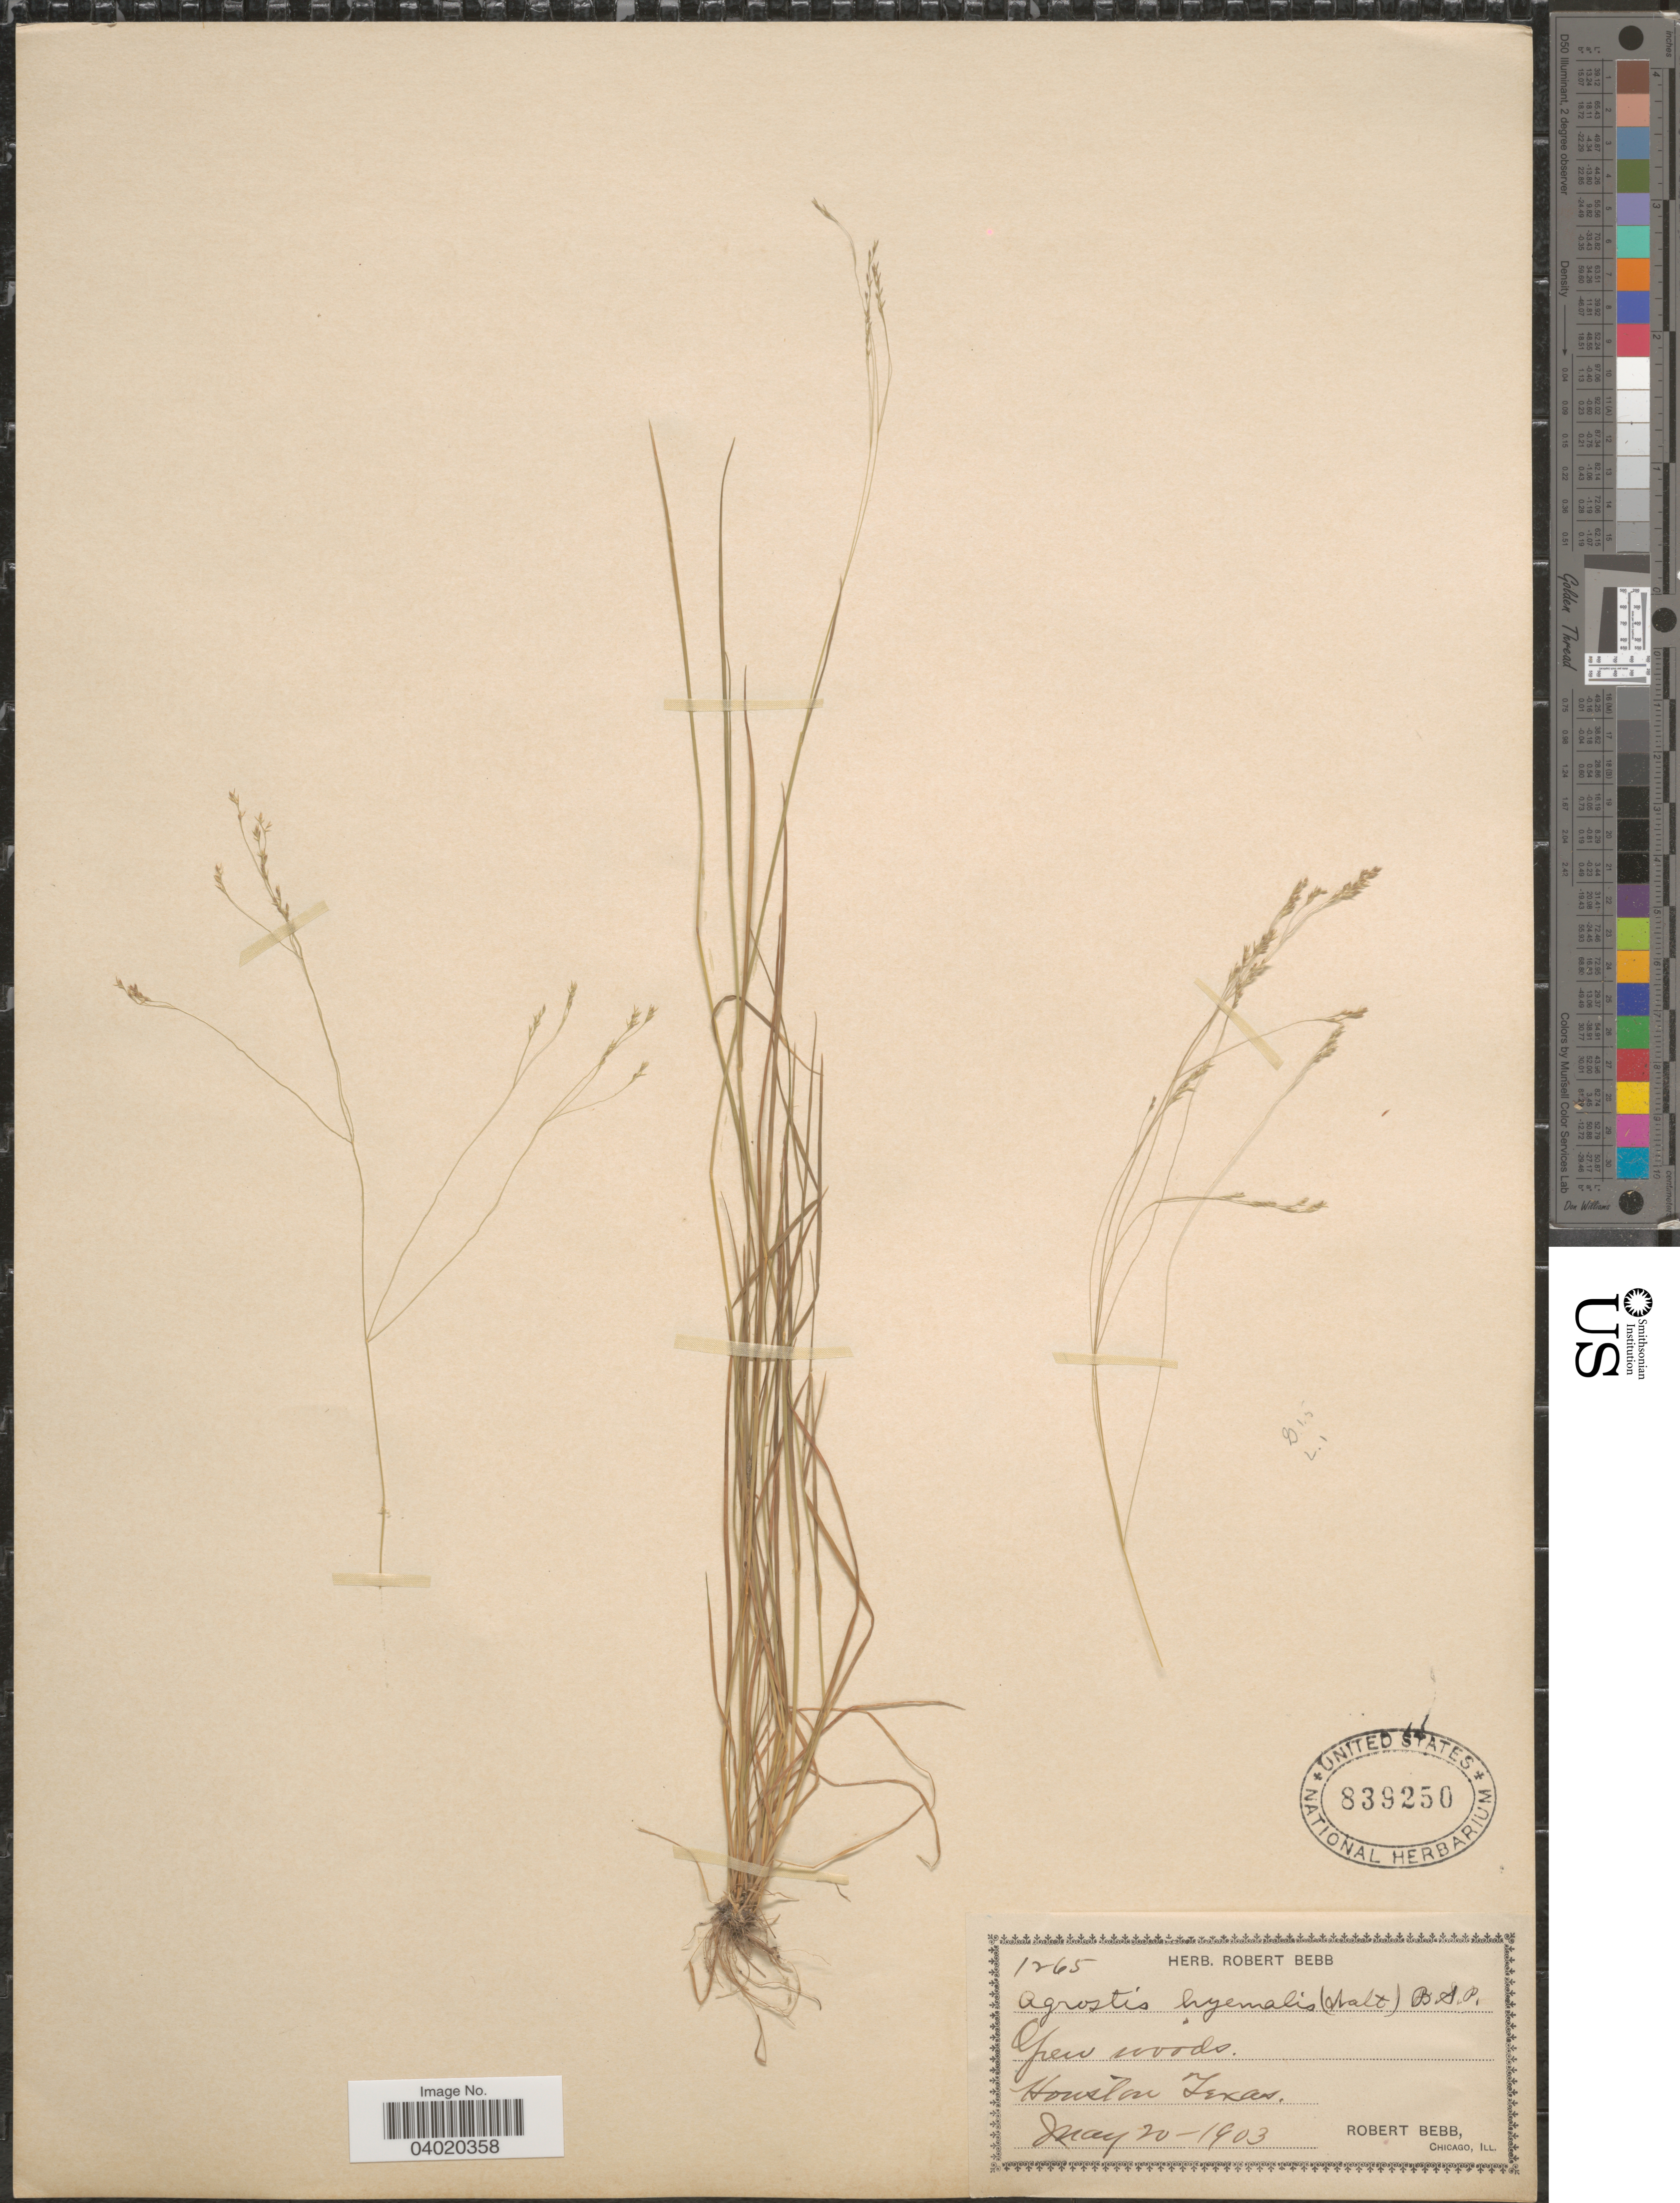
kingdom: Plantae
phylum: Tracheophyta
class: Liliopsida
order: Poales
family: Poaceae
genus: Agrostis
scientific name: Agrostis hyemalis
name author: (Walter) Britton et al.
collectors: R. Bebb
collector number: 1265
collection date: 1903-05-20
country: United States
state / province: Texas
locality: Houston.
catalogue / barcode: US 839250